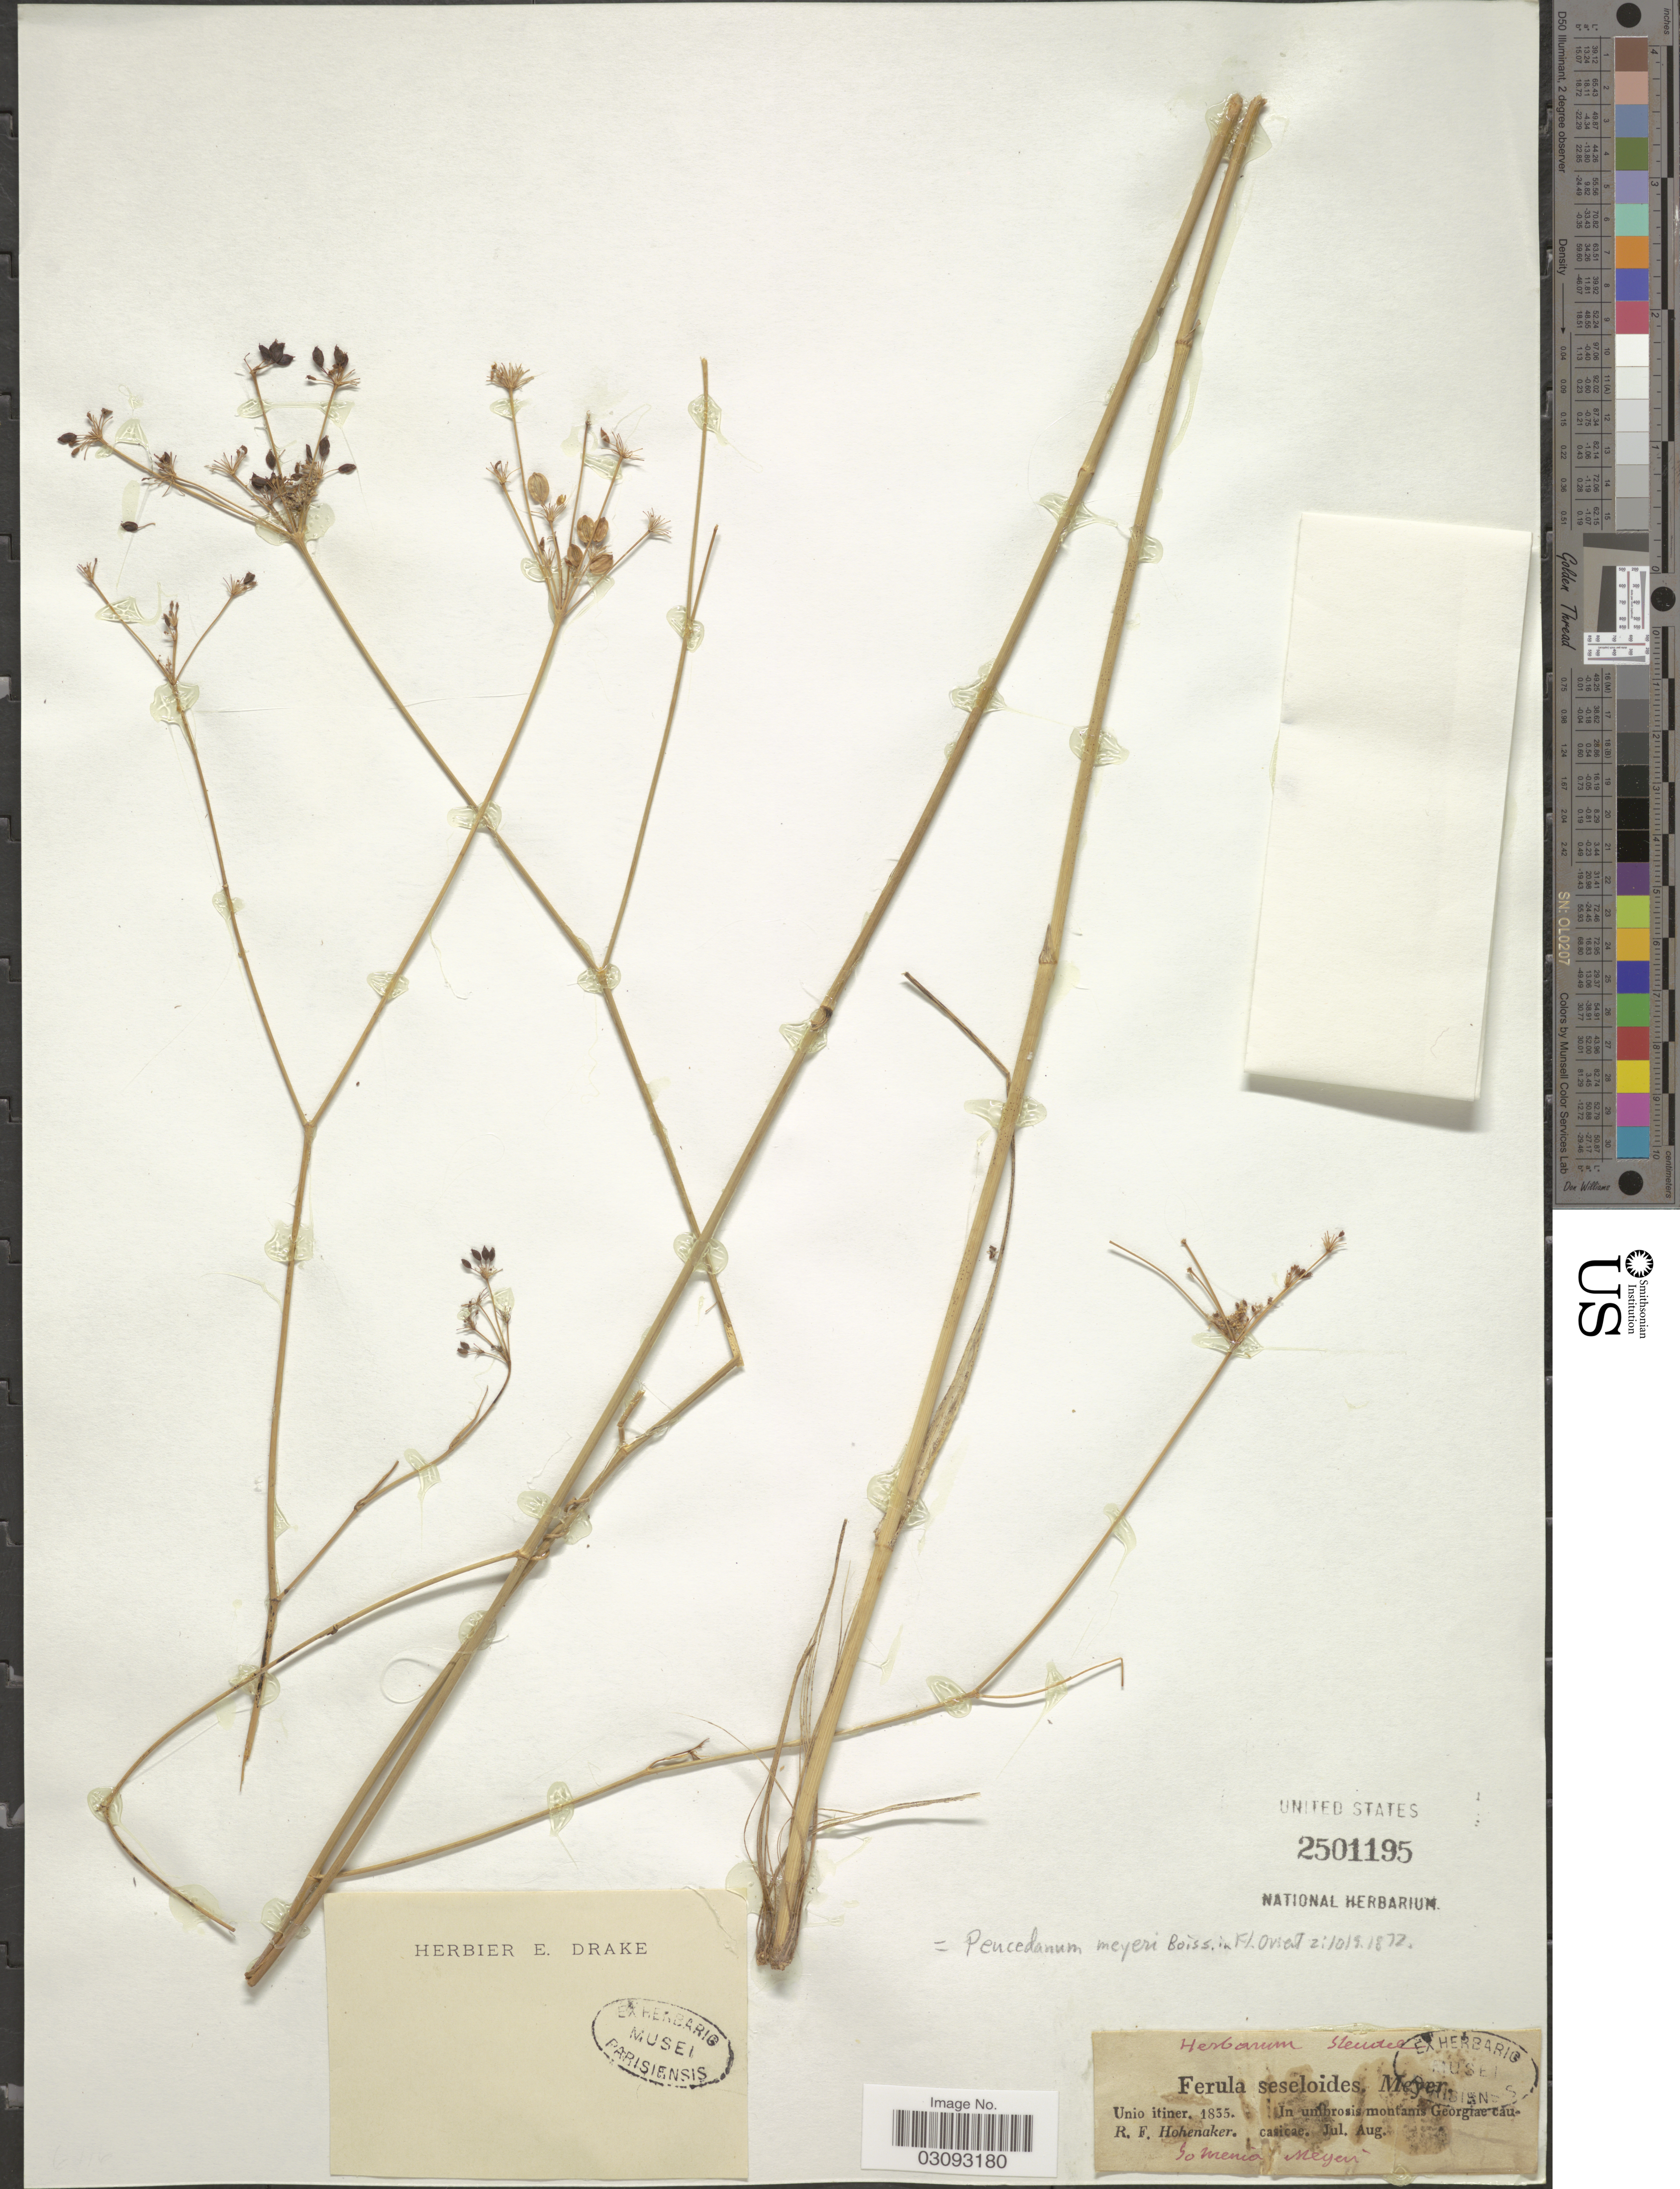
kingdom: Plantae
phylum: Tracheophyta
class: Magnoliopsida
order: Apiales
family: Apiaceae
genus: Johreniopsis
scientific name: Johreniopsis seseloides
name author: (C.A. Mey.) Pimenov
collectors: R. Hohenaker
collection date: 1835-07/1835-08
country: Georgia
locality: Montanis Georgiae Caucasicae.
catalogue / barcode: US 2501195